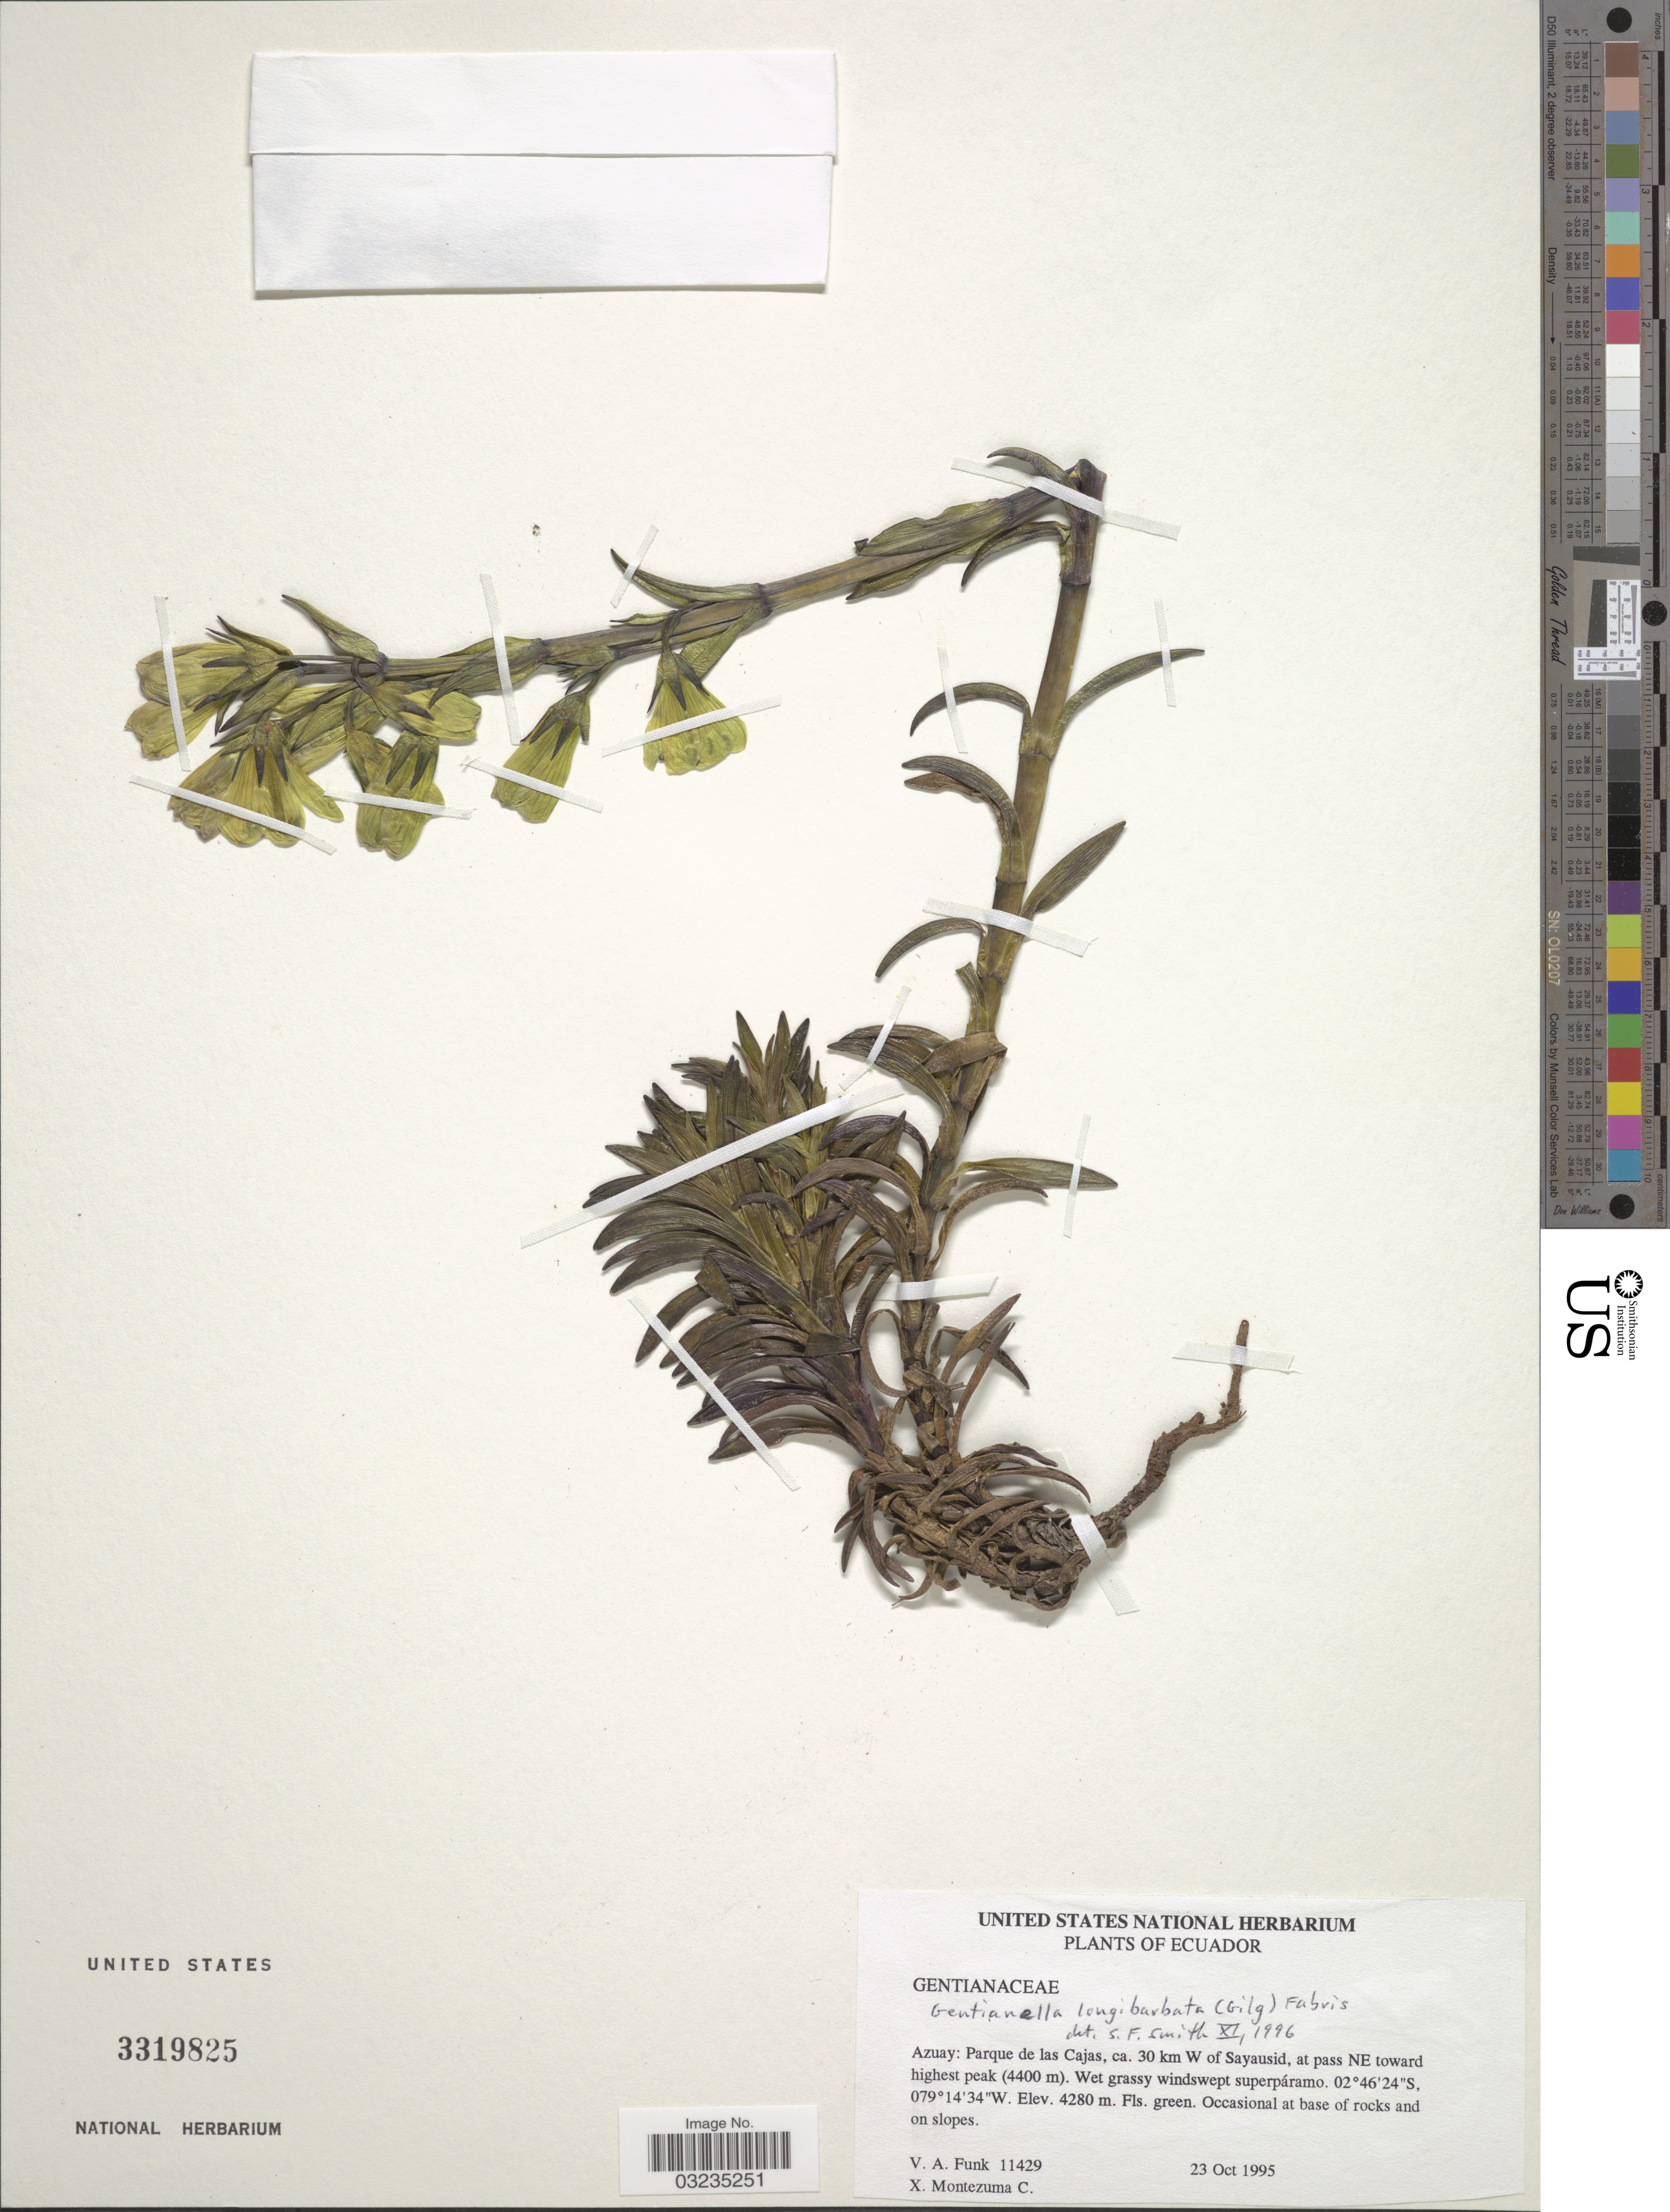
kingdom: Plantae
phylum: Tracheophyta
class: Magnoliopsida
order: Gentianales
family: Gentianaceae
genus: Gentiana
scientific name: Gentiana longibarbata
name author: Gilg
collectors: V. Funk & X. Montezuma C.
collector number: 11429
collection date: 1995-10-23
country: Ecuador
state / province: Azuay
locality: Parque de las Cajas, ca. 30 km W of Sayausid, at pass NE toward highest peak.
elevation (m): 4280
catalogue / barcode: US 3319825